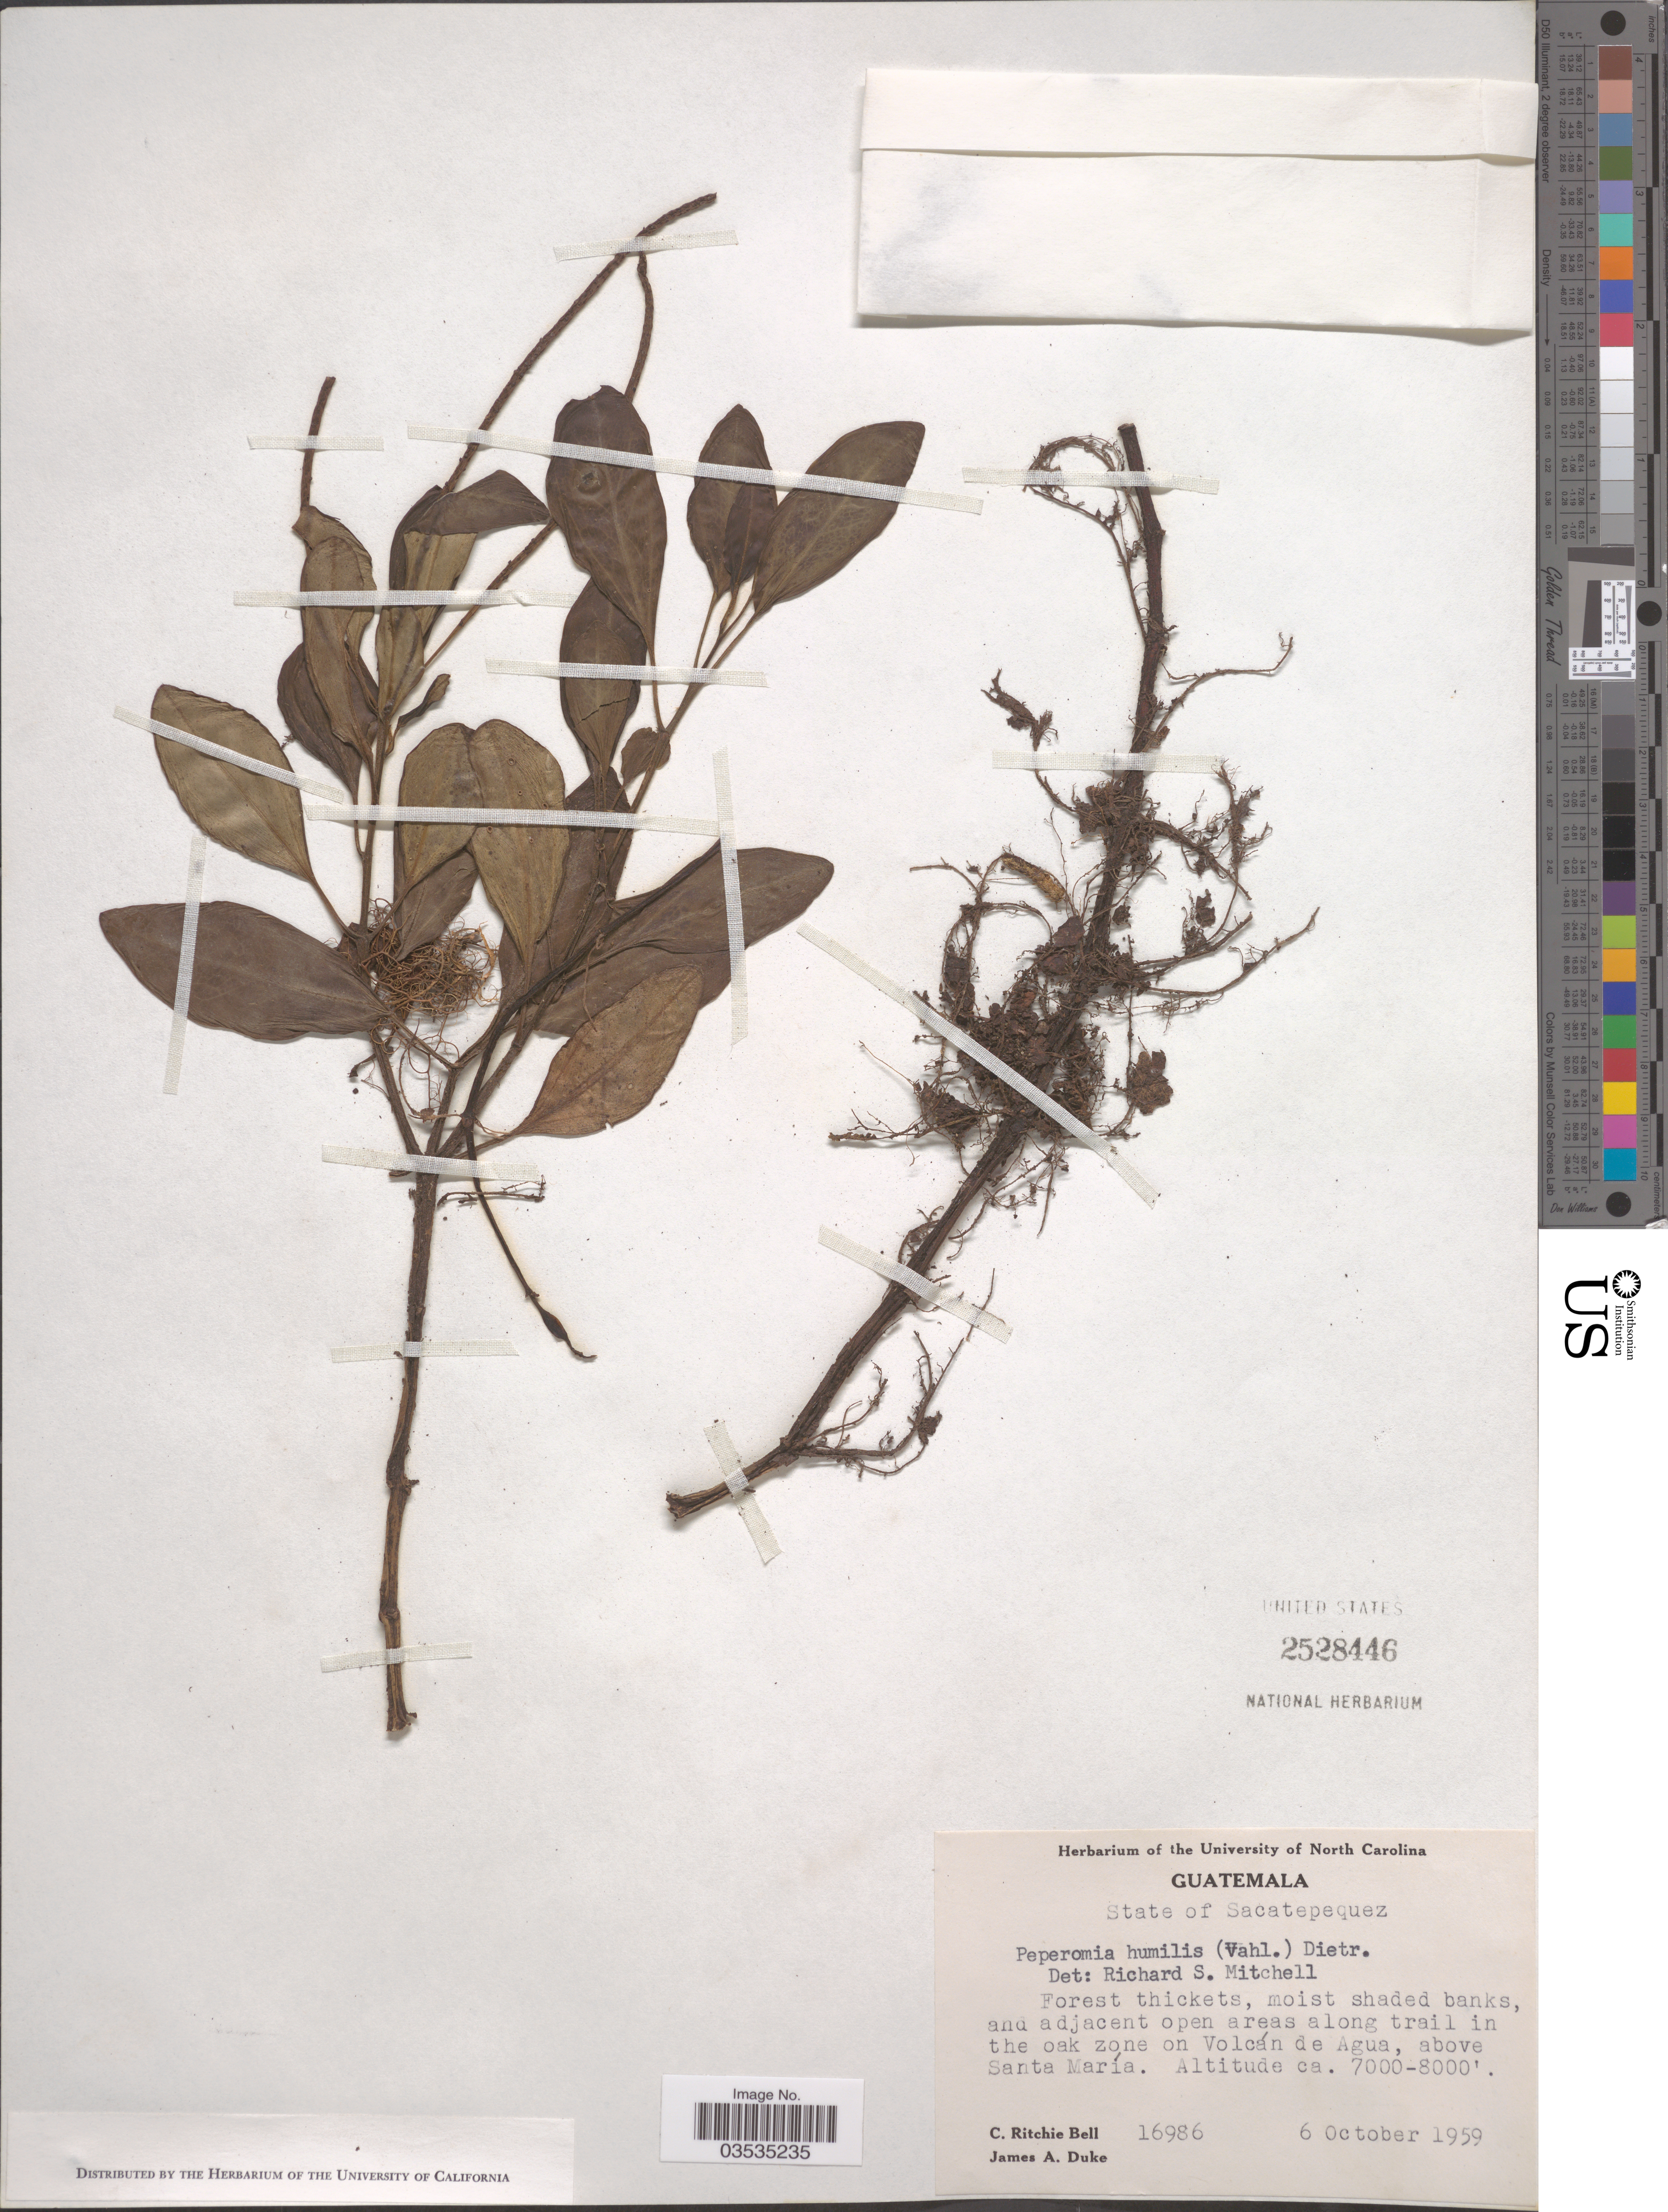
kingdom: Plantae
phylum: Tracheophyta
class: Magnoliopsida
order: Piperales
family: Piperaceae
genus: Peperomia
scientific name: Peperomia obovalifolia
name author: Callejas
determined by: Jiménez, José Estaban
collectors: C. R. Bell & J. A. Duke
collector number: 16986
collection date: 1959-10-06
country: Guatemala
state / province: Sacatepequez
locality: On Volcán de Agua, above Santa María.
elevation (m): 2134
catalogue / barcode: US 2528446